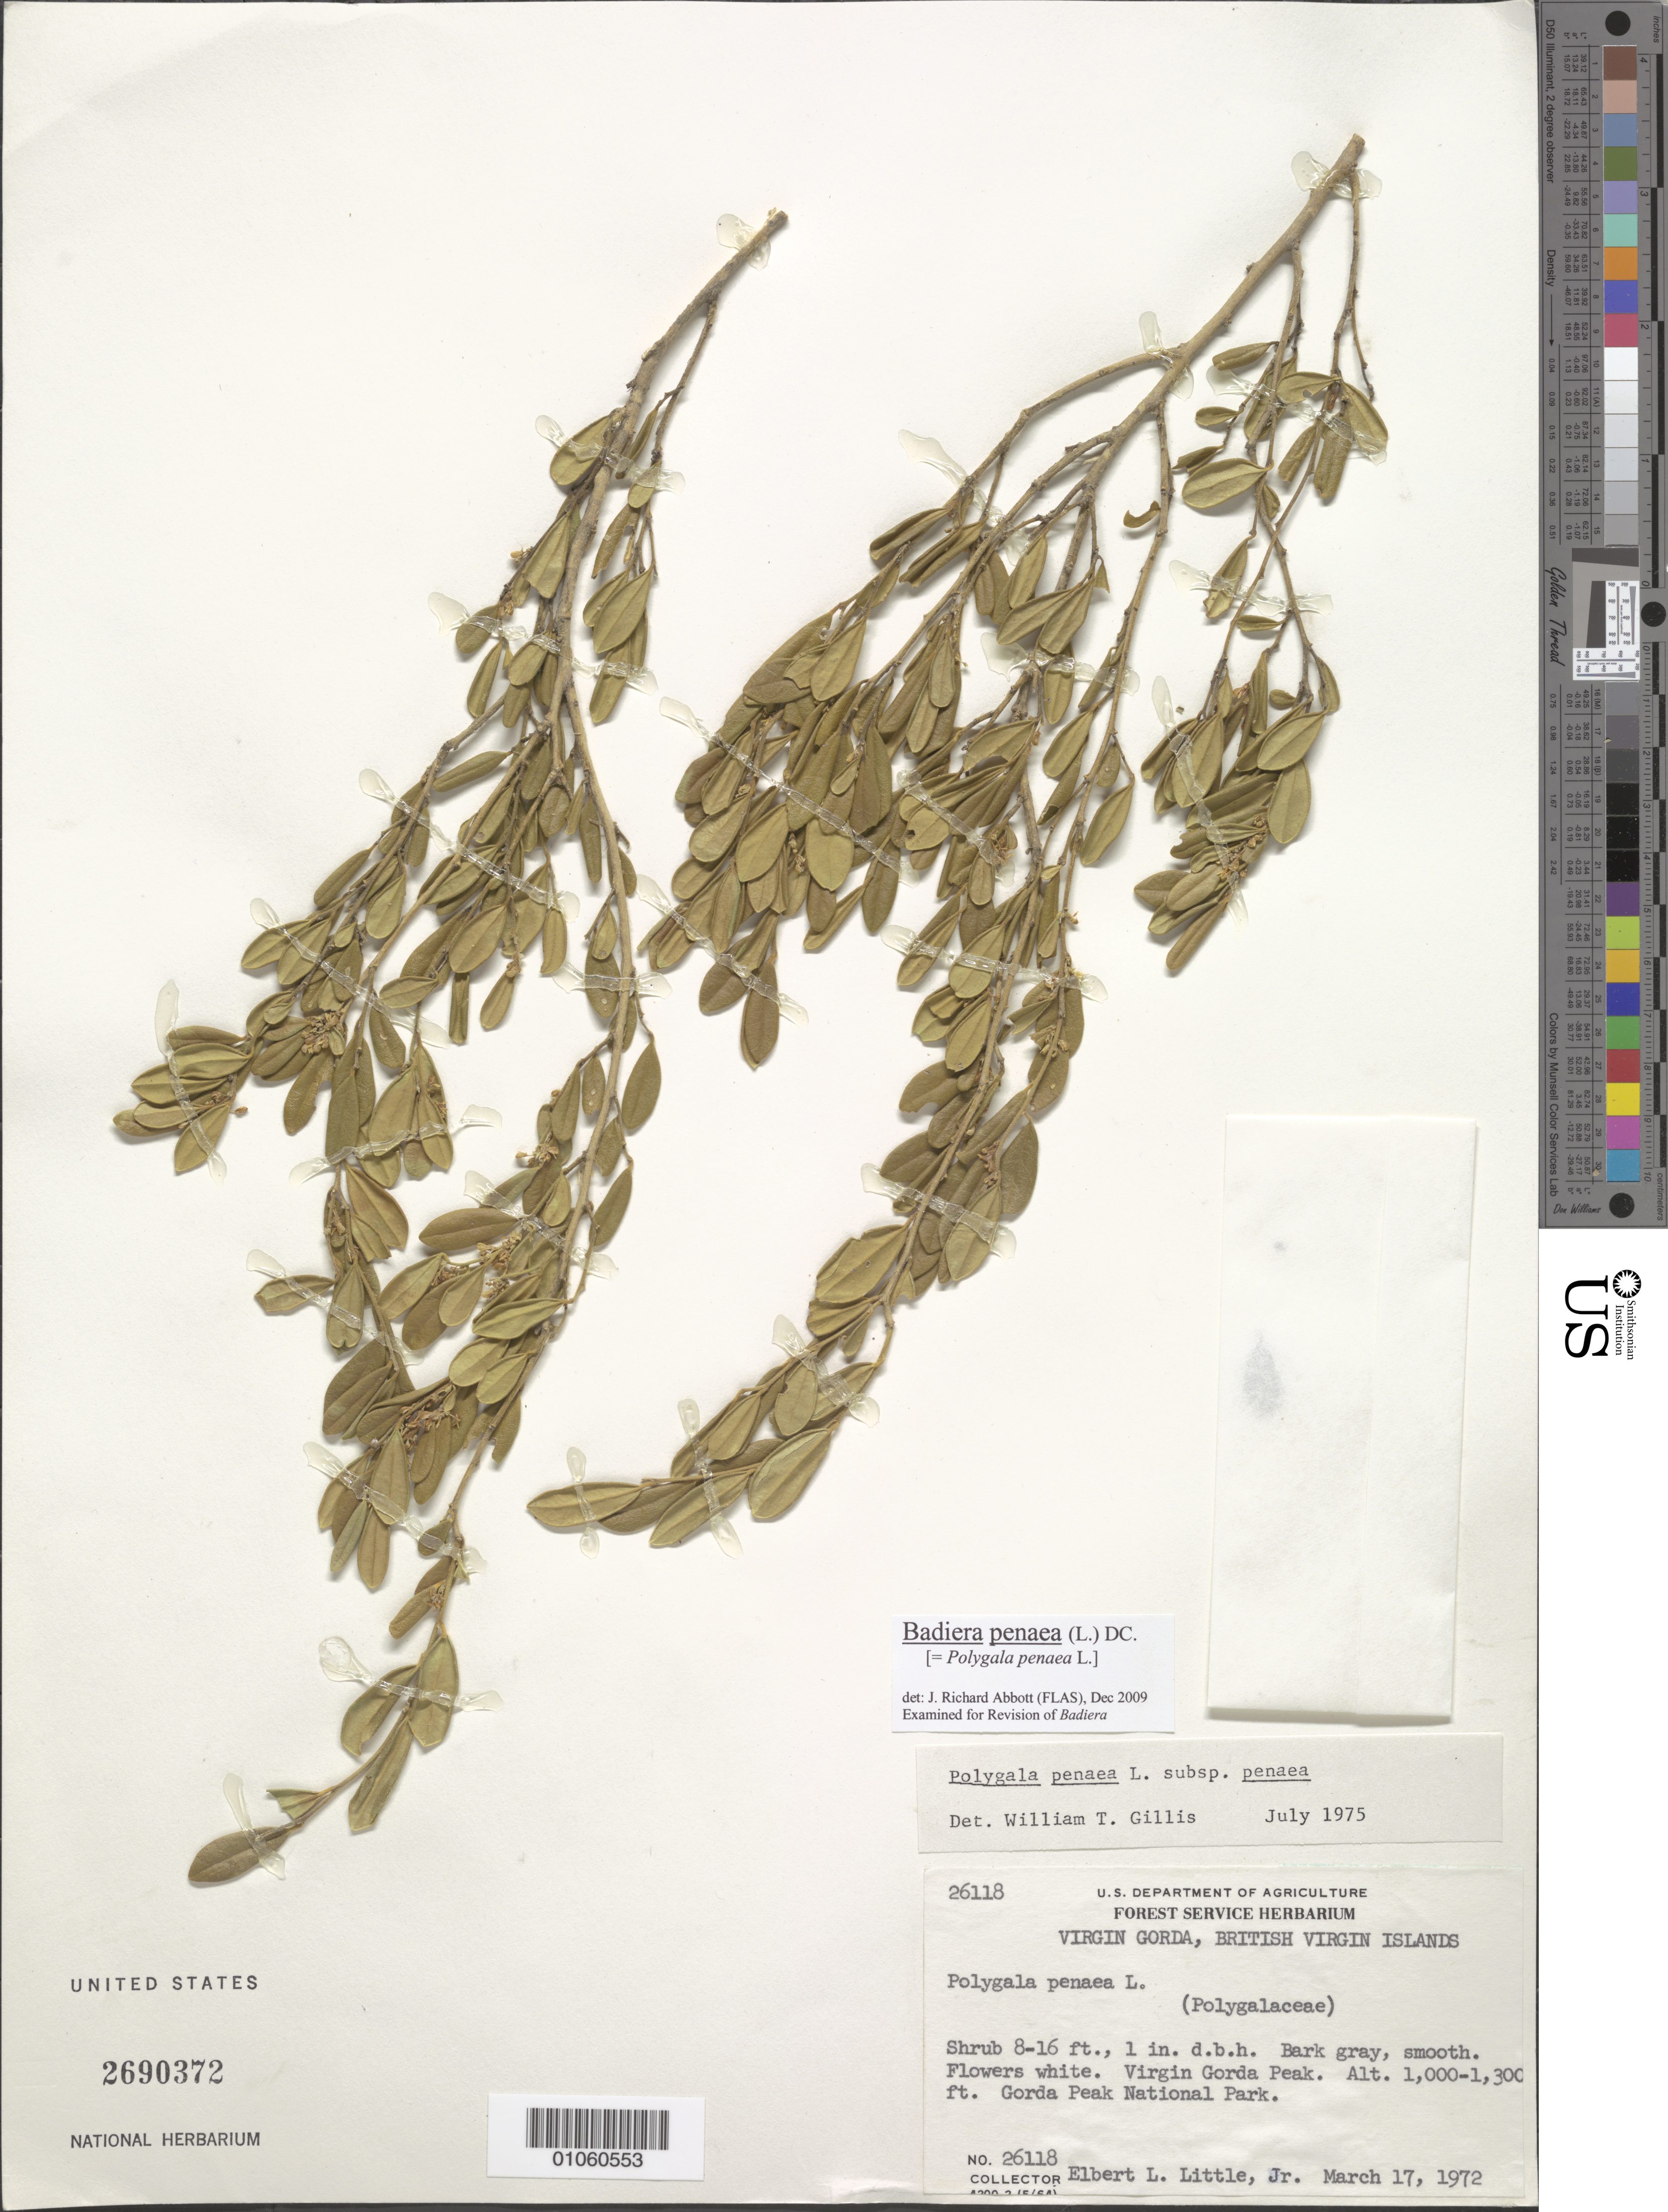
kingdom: Plantae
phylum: Tracheophyta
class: Magnoliopsida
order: Fabales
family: Polygalaceae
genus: Badiera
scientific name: Badiera penaea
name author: (L.) DC.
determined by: Abbott, J. R., (FLAS)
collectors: E. L. Little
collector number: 26118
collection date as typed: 17 Mar 1972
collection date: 1972-03-17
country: British Virgin Islands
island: Virgin Gorda I.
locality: Gorda Peak National Park, Virgin Gorda peak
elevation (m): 305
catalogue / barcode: US 2690372